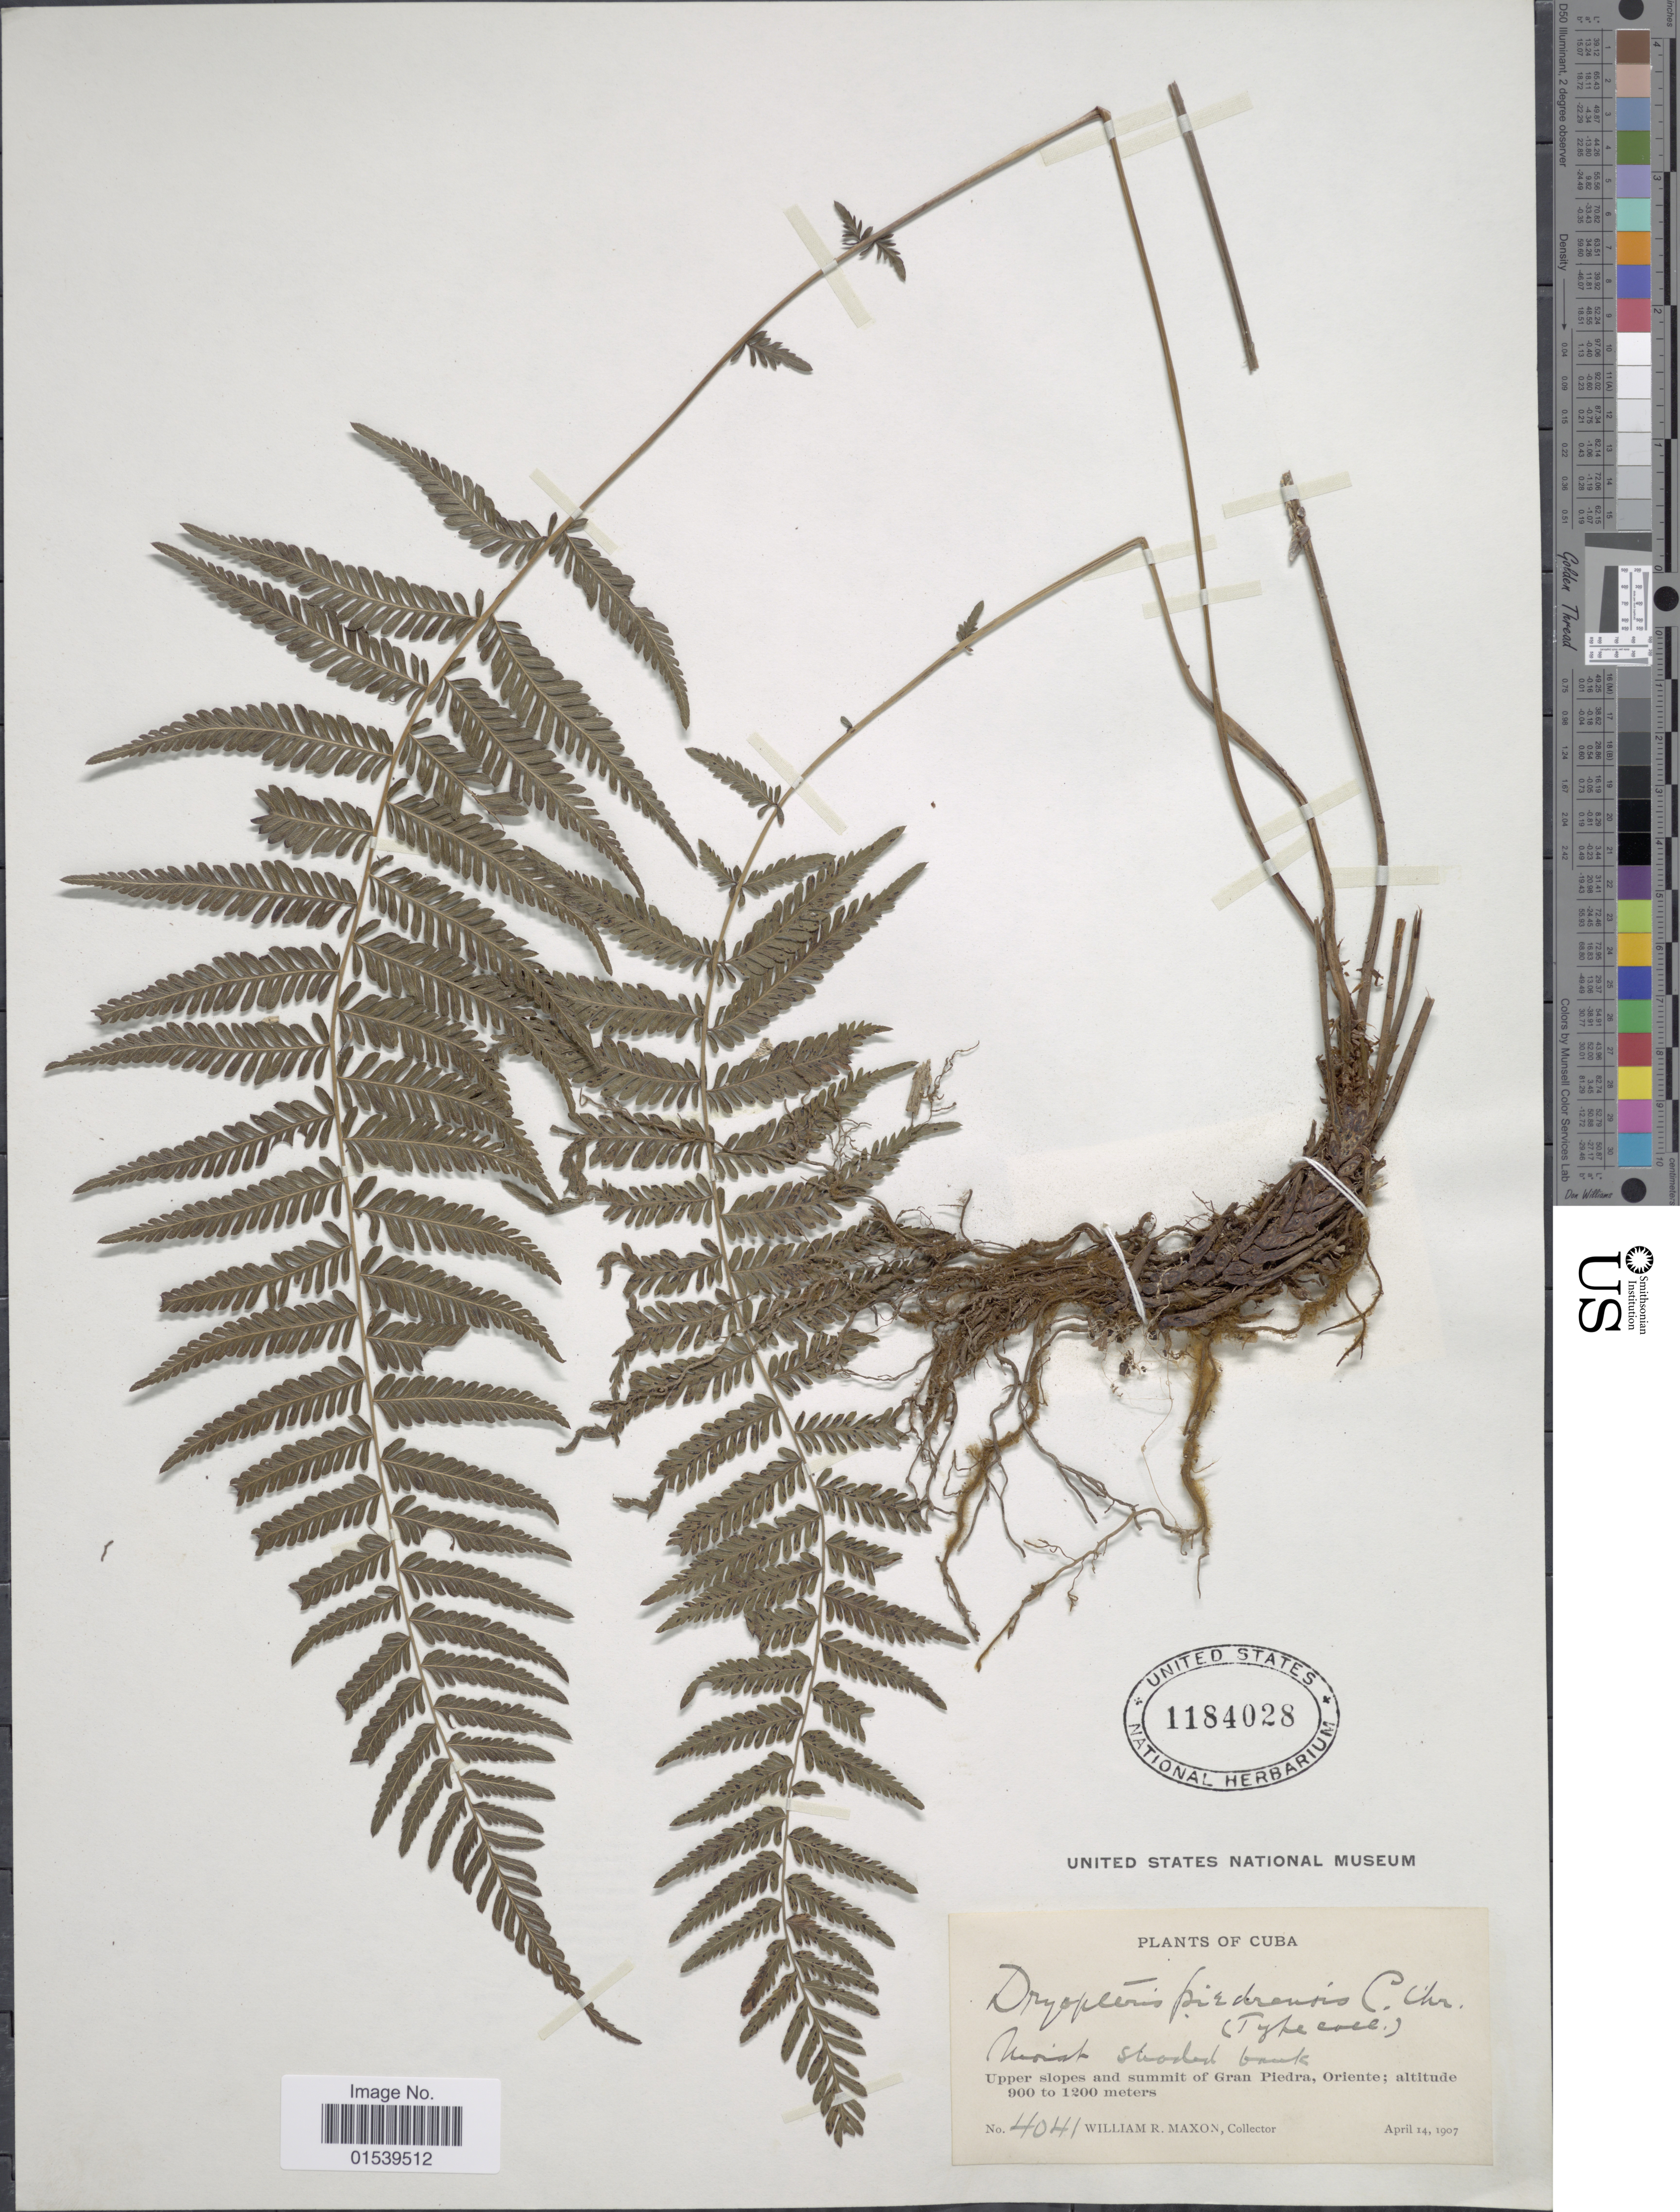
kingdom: Plantae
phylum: Tracheophyta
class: Polypodiopsida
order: Polypodiales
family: Thelypteridaceae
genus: Amauropelta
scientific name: Amauropelta piedrensis (C. Chr.) comb. nov., ined 2015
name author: (C. Chr.)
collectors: W. R. Maxon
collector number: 4041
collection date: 1907-04-14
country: Cuba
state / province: Oriente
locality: Upper slopes and summit of Gran Piedra, Oriente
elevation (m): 900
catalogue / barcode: US 1184028